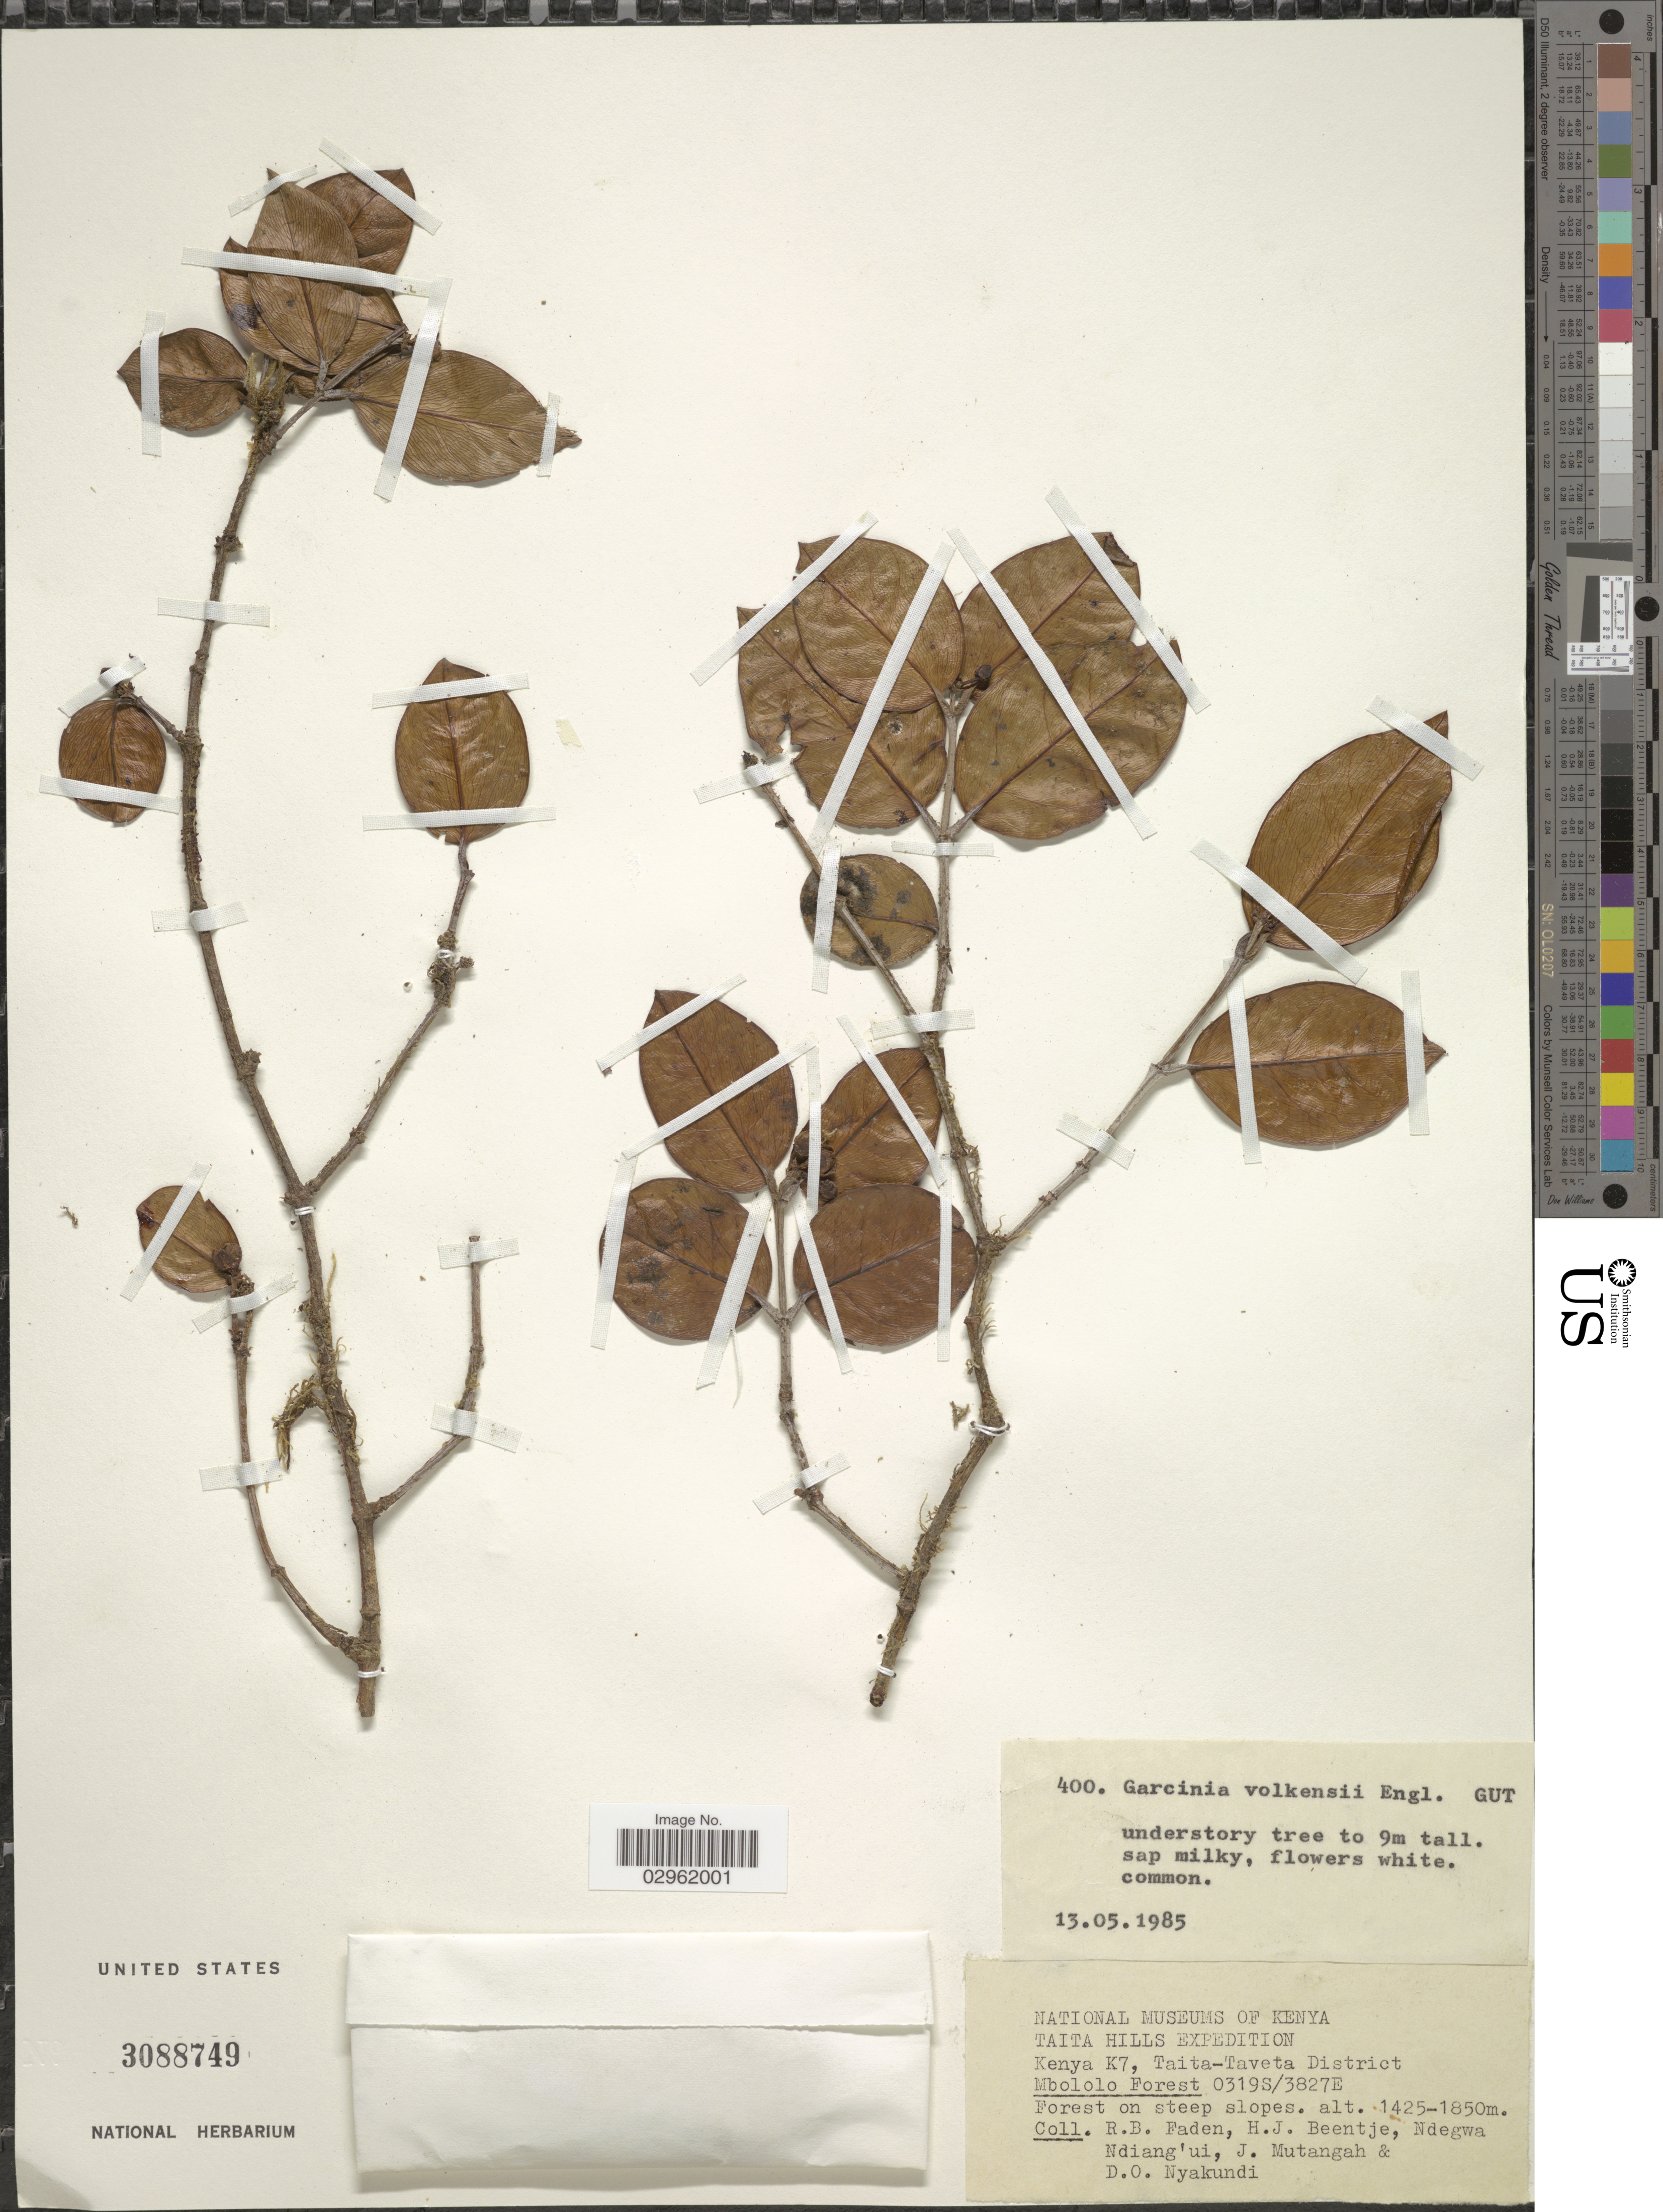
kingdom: Plantae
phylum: Tracheophyta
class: Magnoliopsida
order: Malpighiales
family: Clusiaceae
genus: Garcinia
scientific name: Garcinia volkensii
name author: Engl.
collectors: R. B. Faden, H. J. Beentje, Ndegwa Ndiang'ui, J. Mutangah & D. Nyakundi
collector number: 400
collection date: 1985-05-13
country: Kenya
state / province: Taita Taveta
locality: K7, Taita-Taveta District. Taita Hills. Mbololo Forest.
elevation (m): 1425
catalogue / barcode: US 3088749